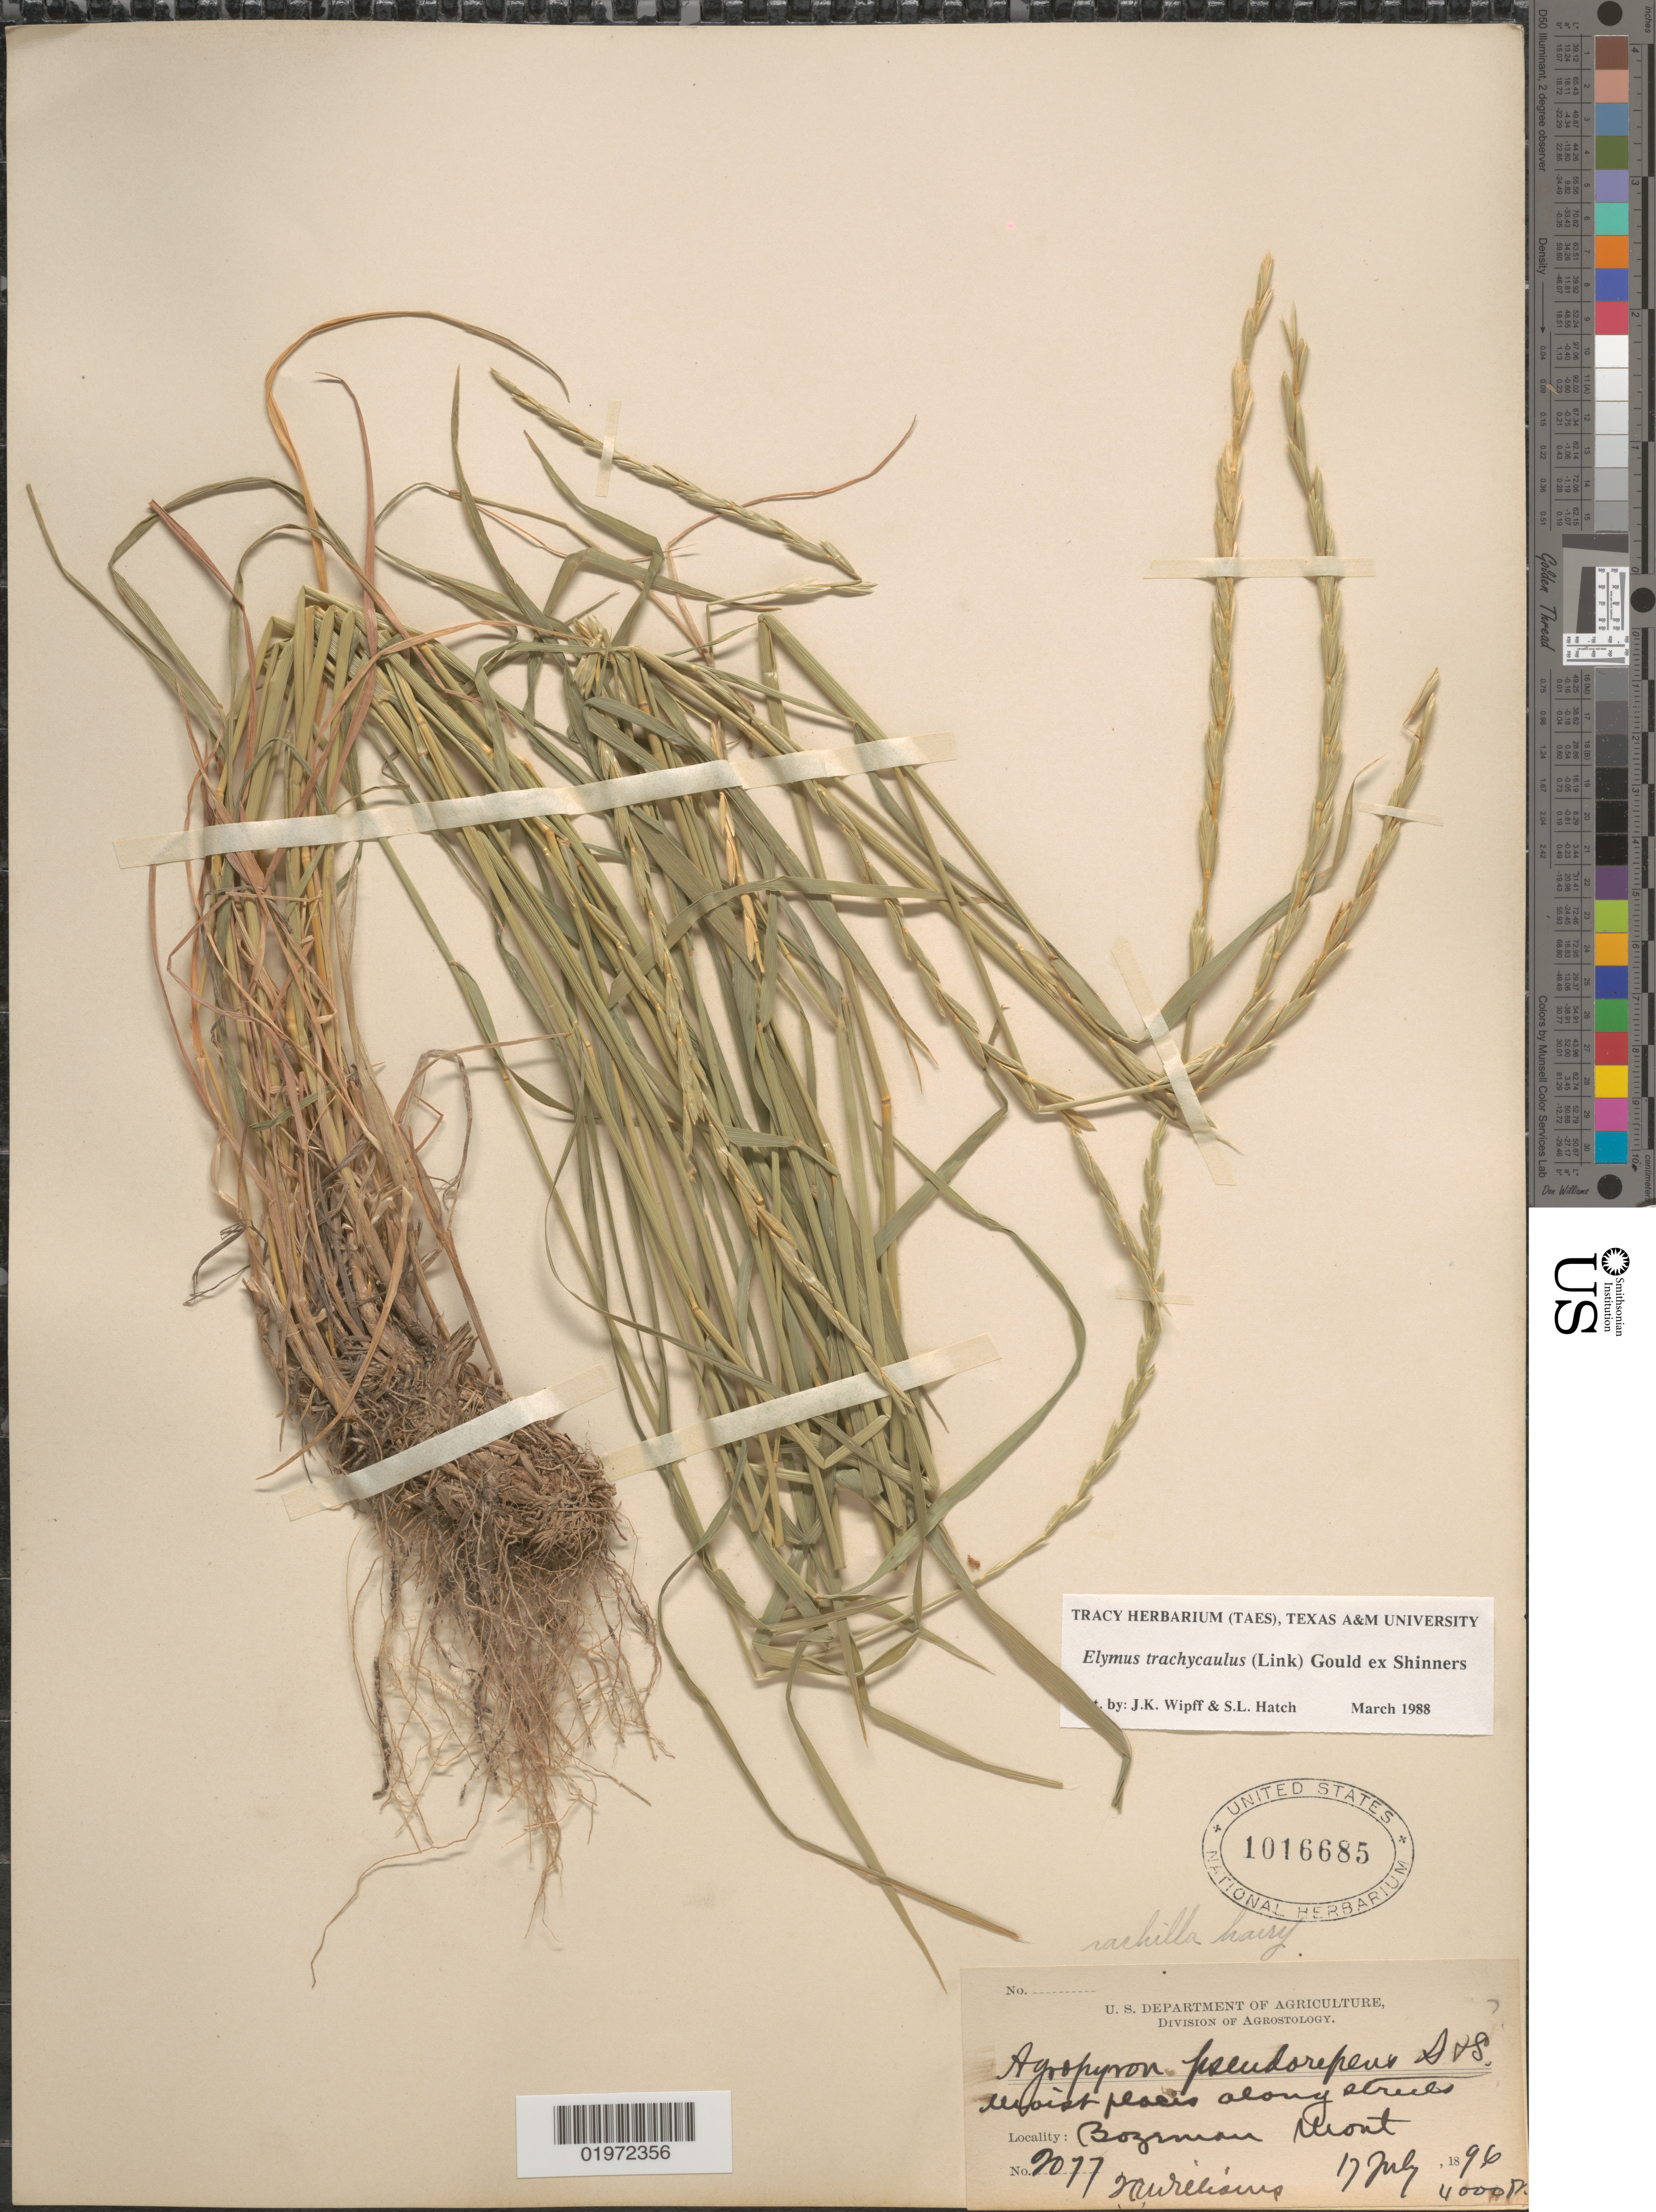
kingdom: Plantae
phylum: Tracheophyta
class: Liliopsida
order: Poales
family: Poaceae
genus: Elymus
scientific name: Elymus trachycaulus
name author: (Link) Gould ex Shinners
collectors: J. A. Williams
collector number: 2077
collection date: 1896-07-17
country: United States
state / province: Montana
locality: Moist places along scrub. Bozeman.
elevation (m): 1219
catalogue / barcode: US 1016685